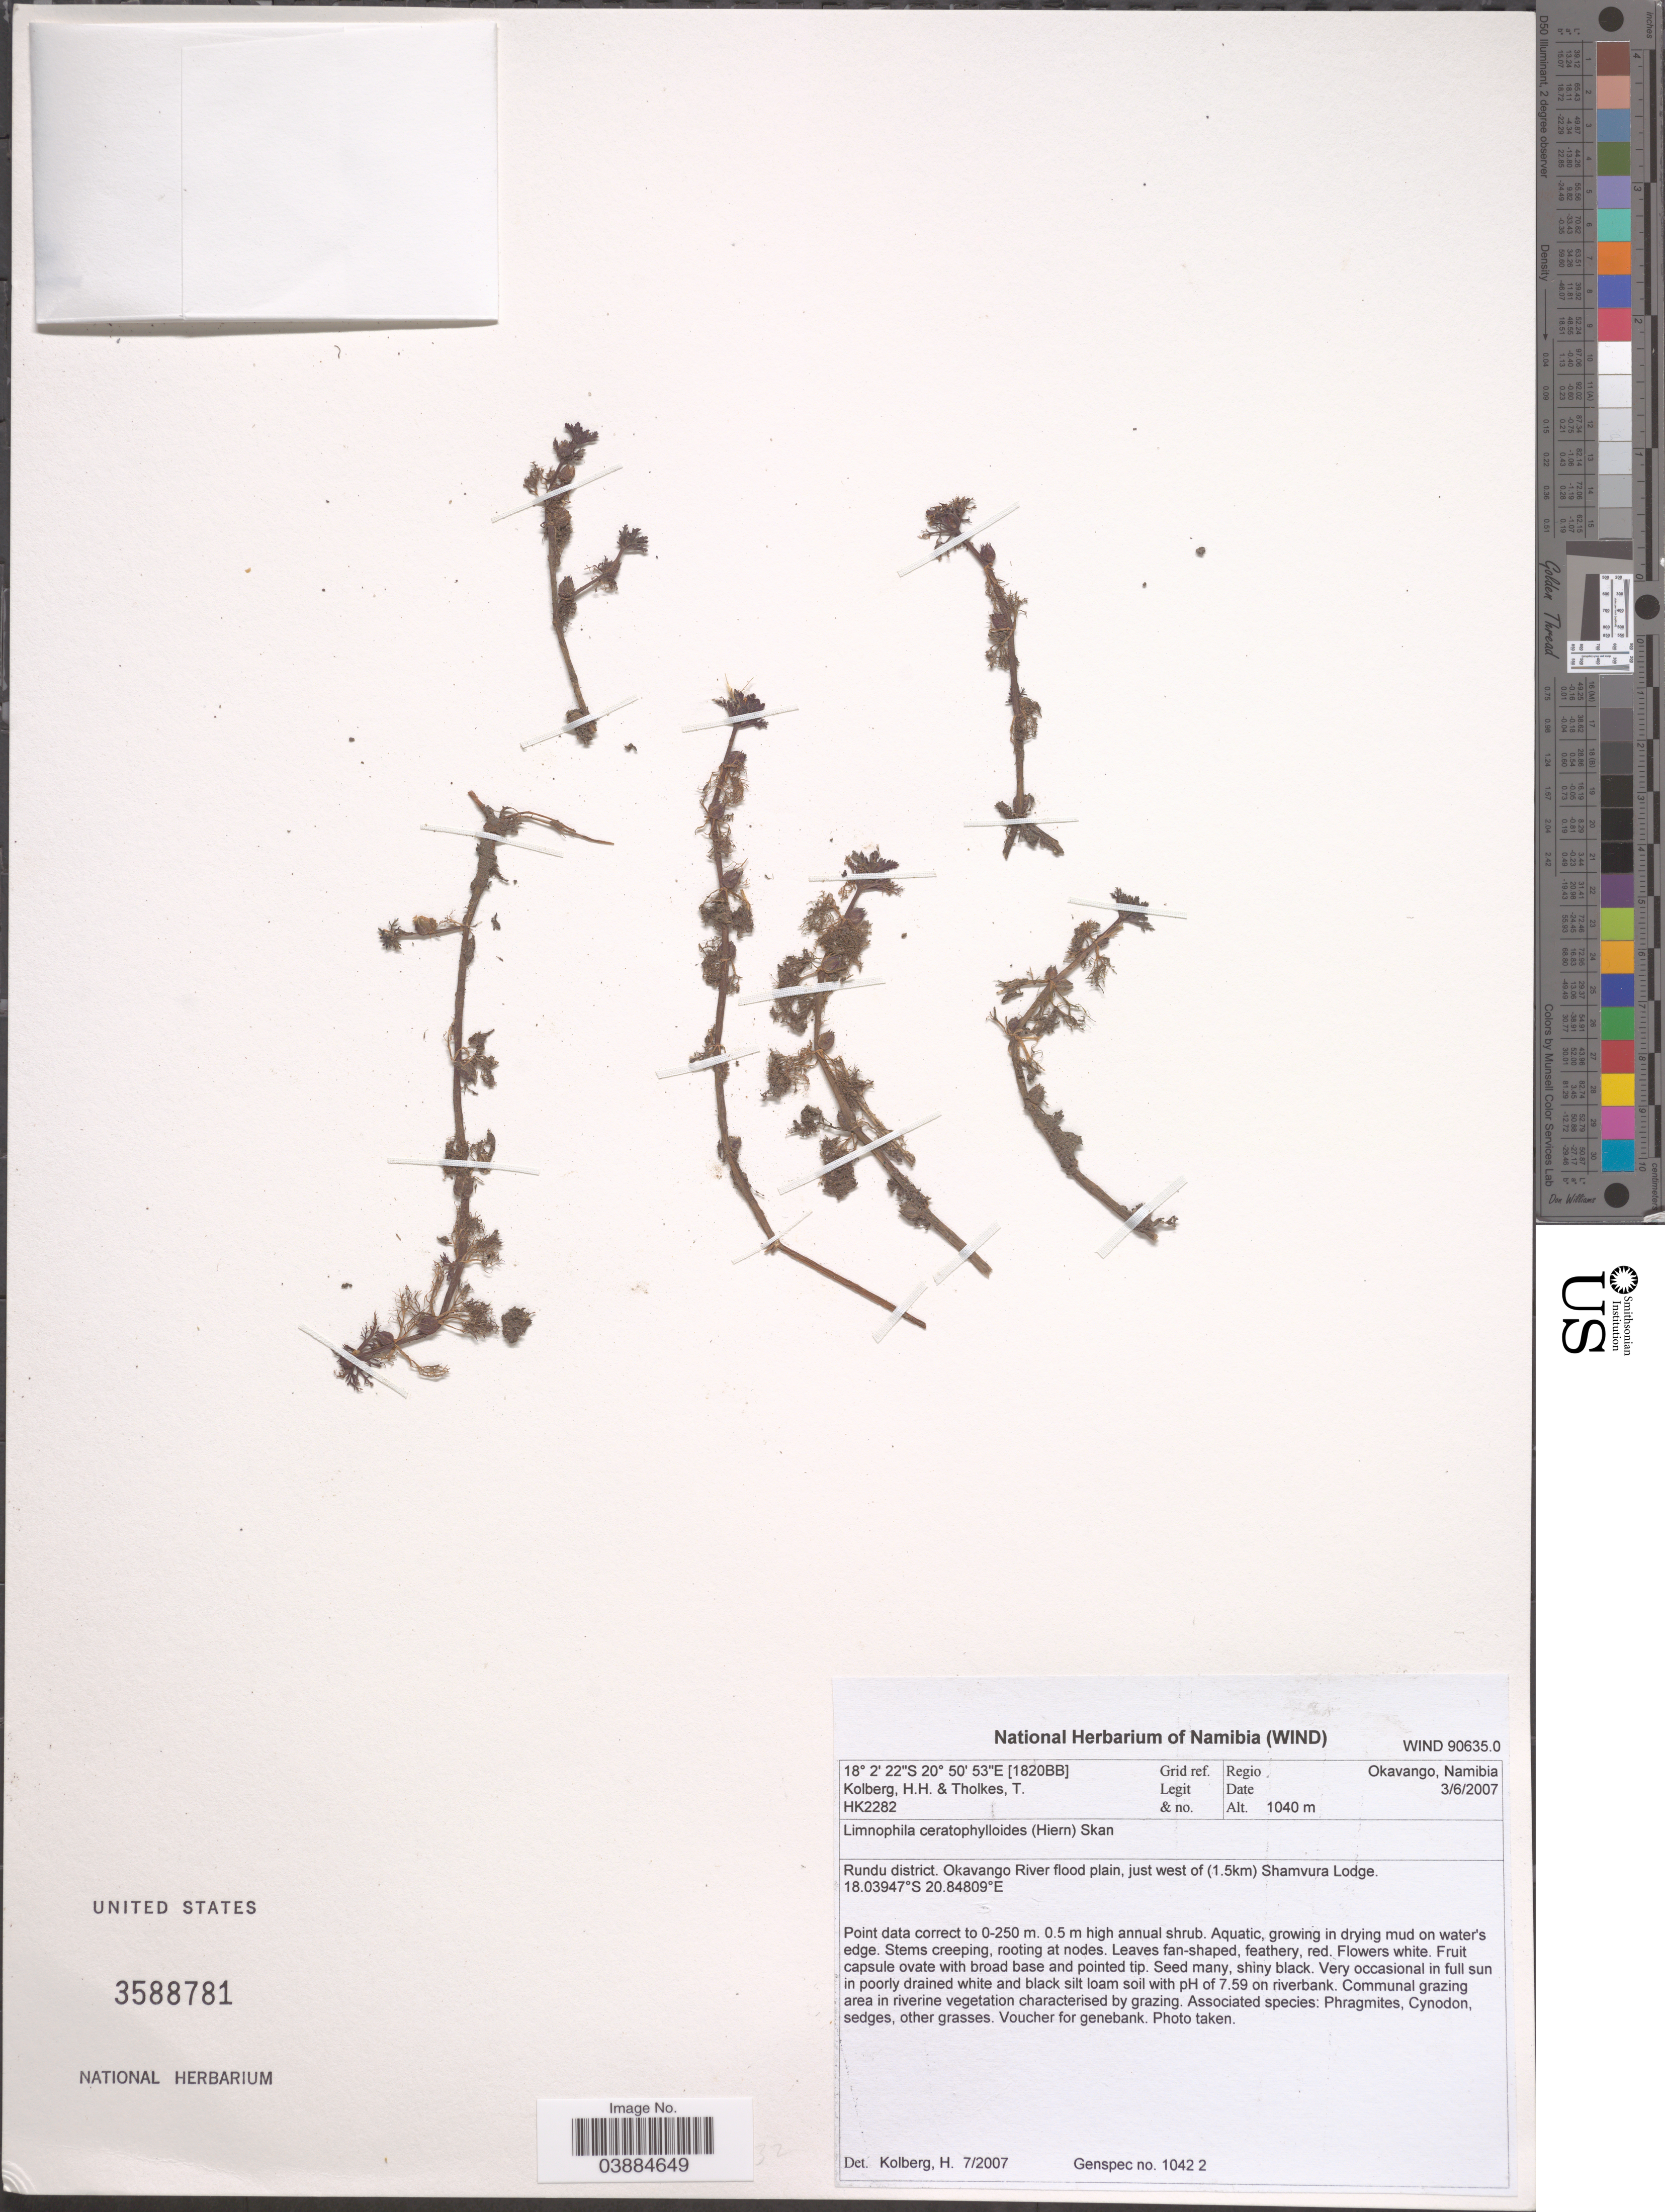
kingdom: Plantae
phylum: Tracheophyta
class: Magnoliopsida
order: Lamiales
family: Plantaginaceae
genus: Limnophila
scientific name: Limnophila ceratophylloides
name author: (Hiern) Skan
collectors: H. H. Kolberg & T. Tholkes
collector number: HK2282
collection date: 2007-06-03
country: Namibia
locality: Grid ref. [1820BB]. Regio Okavango. Rundu district. Okavango River flood plain, just west of (1.5km) Shamvura Lodge.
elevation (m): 1040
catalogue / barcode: US 3588781